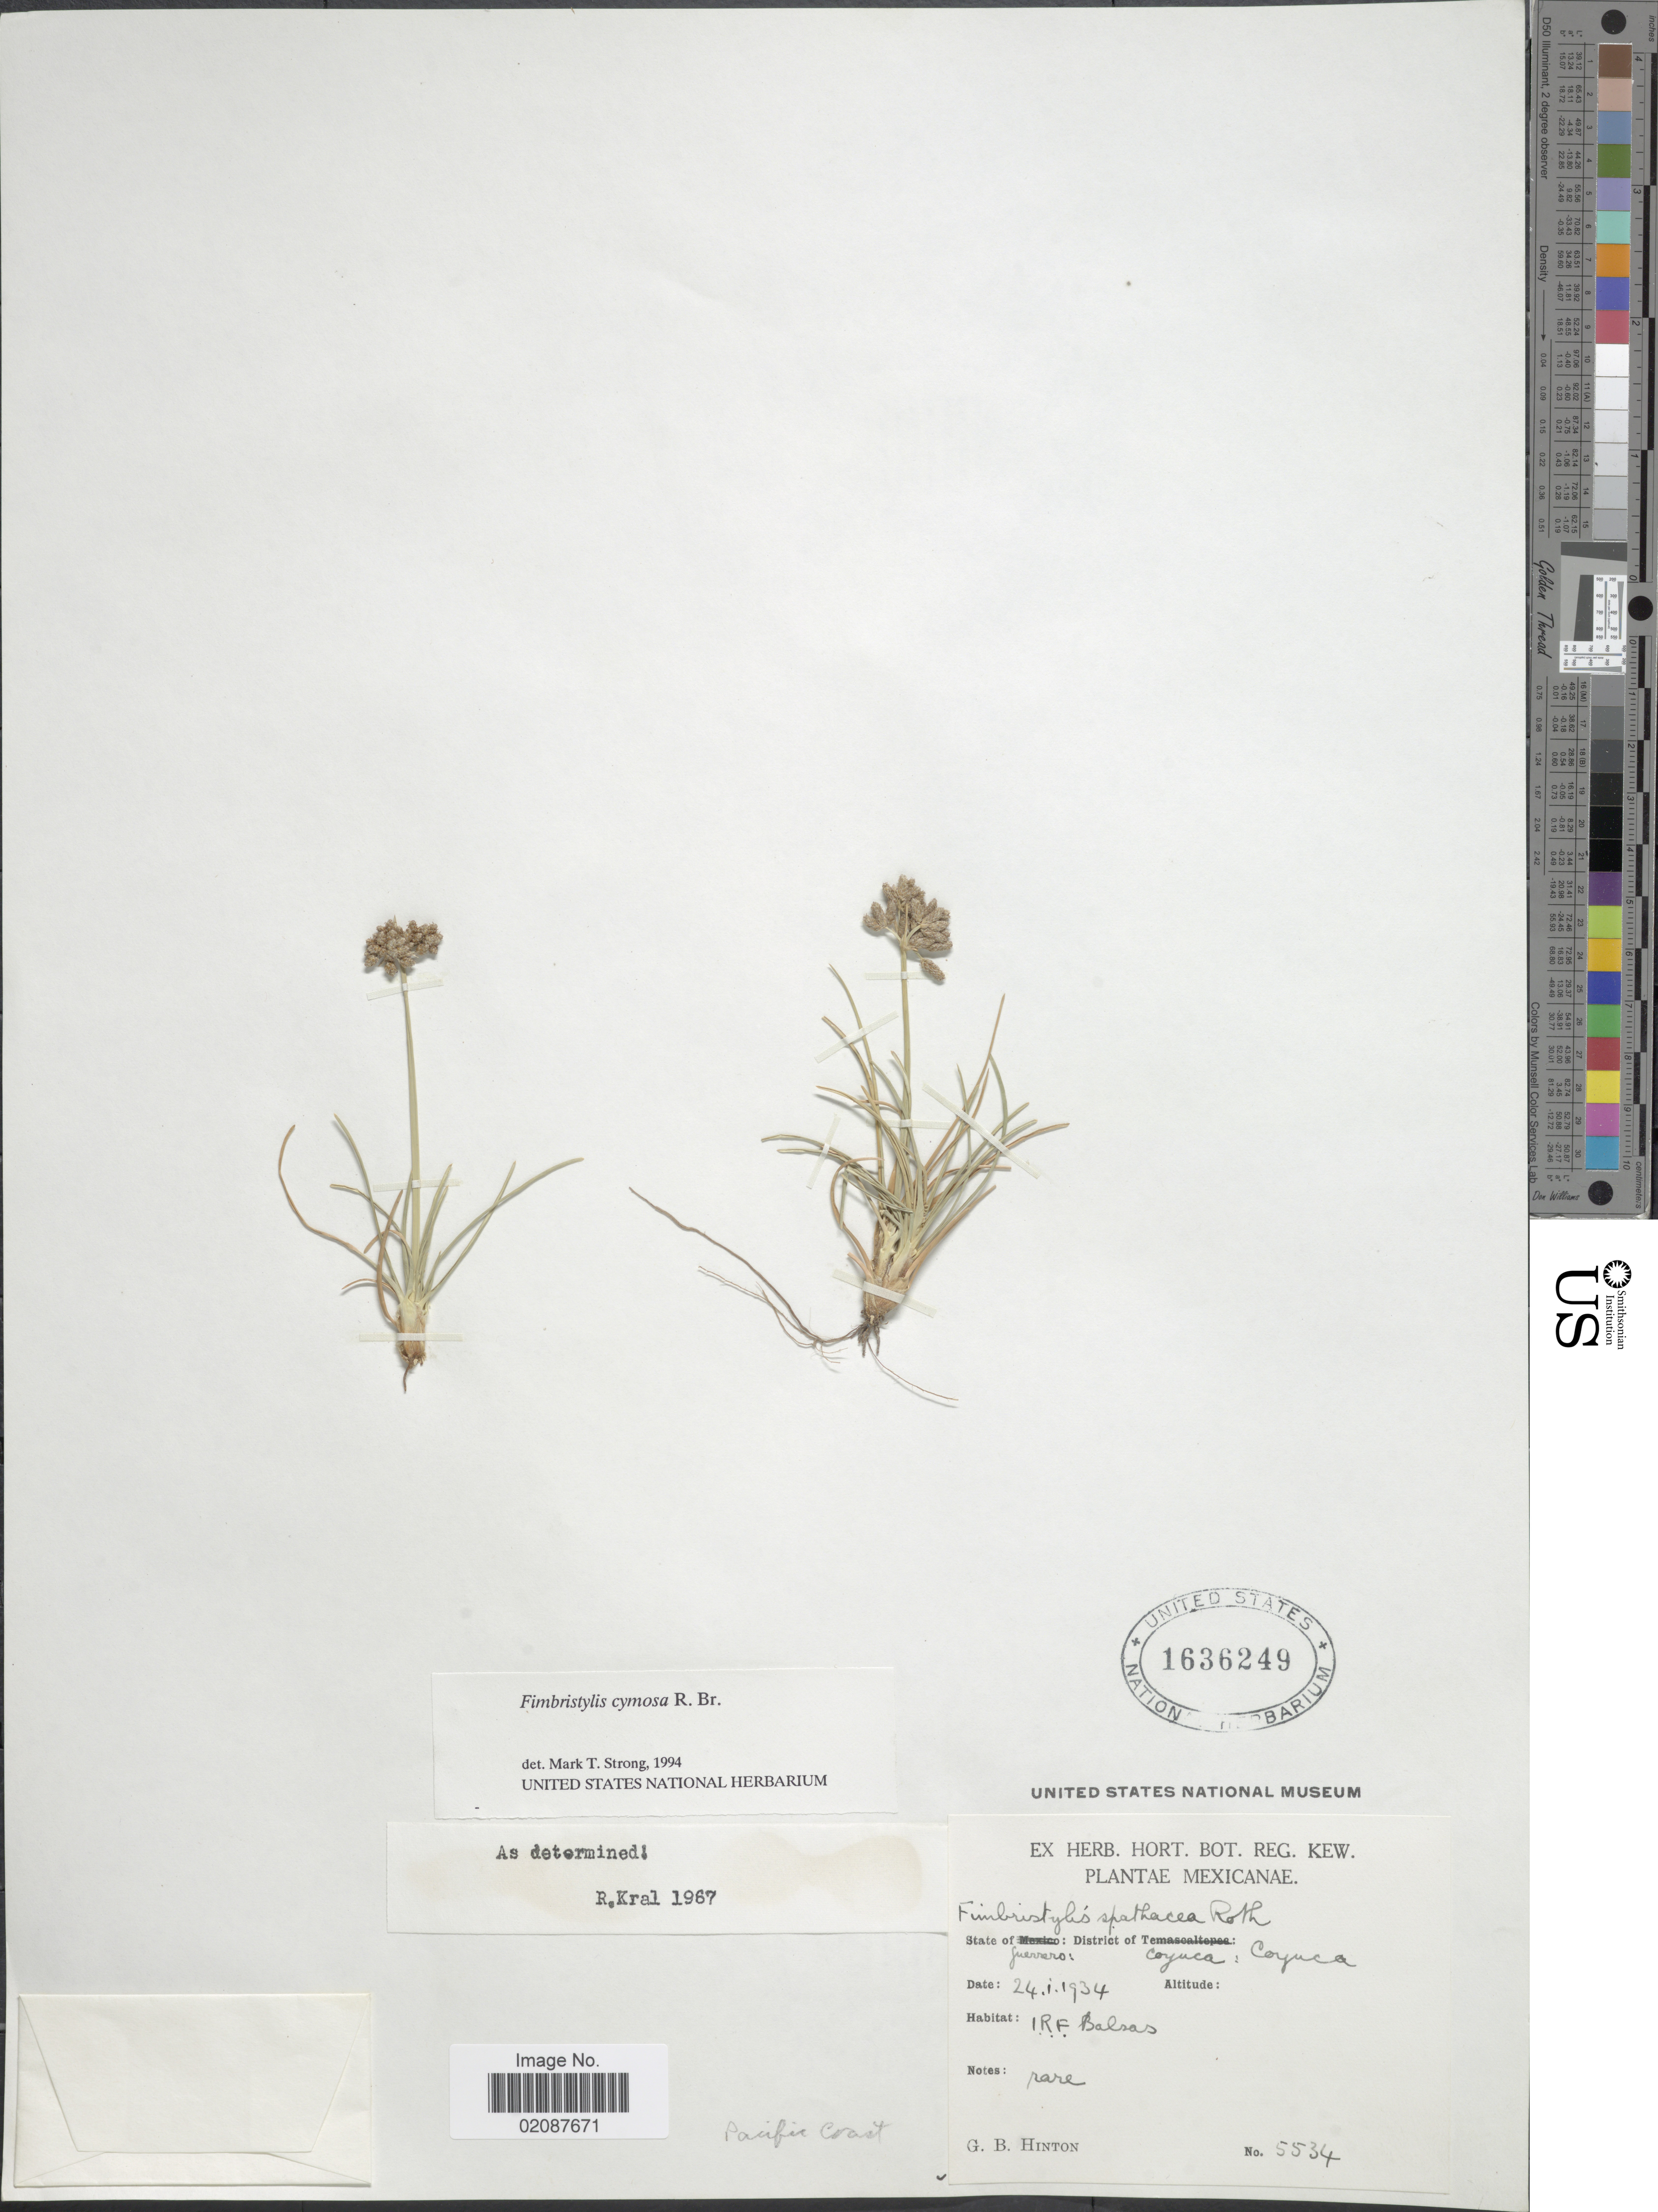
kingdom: Plantae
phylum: Tracheophyta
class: Liliopsida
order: Poales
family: Cyperaceae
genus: Fimbristylis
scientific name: Fimbristylis cymosa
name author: R. Br.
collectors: G. B. Hinton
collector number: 5534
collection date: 1934-01-24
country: Mexico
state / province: Guerrero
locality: District of Coyuca: Coyuca.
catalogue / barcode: US 1636249